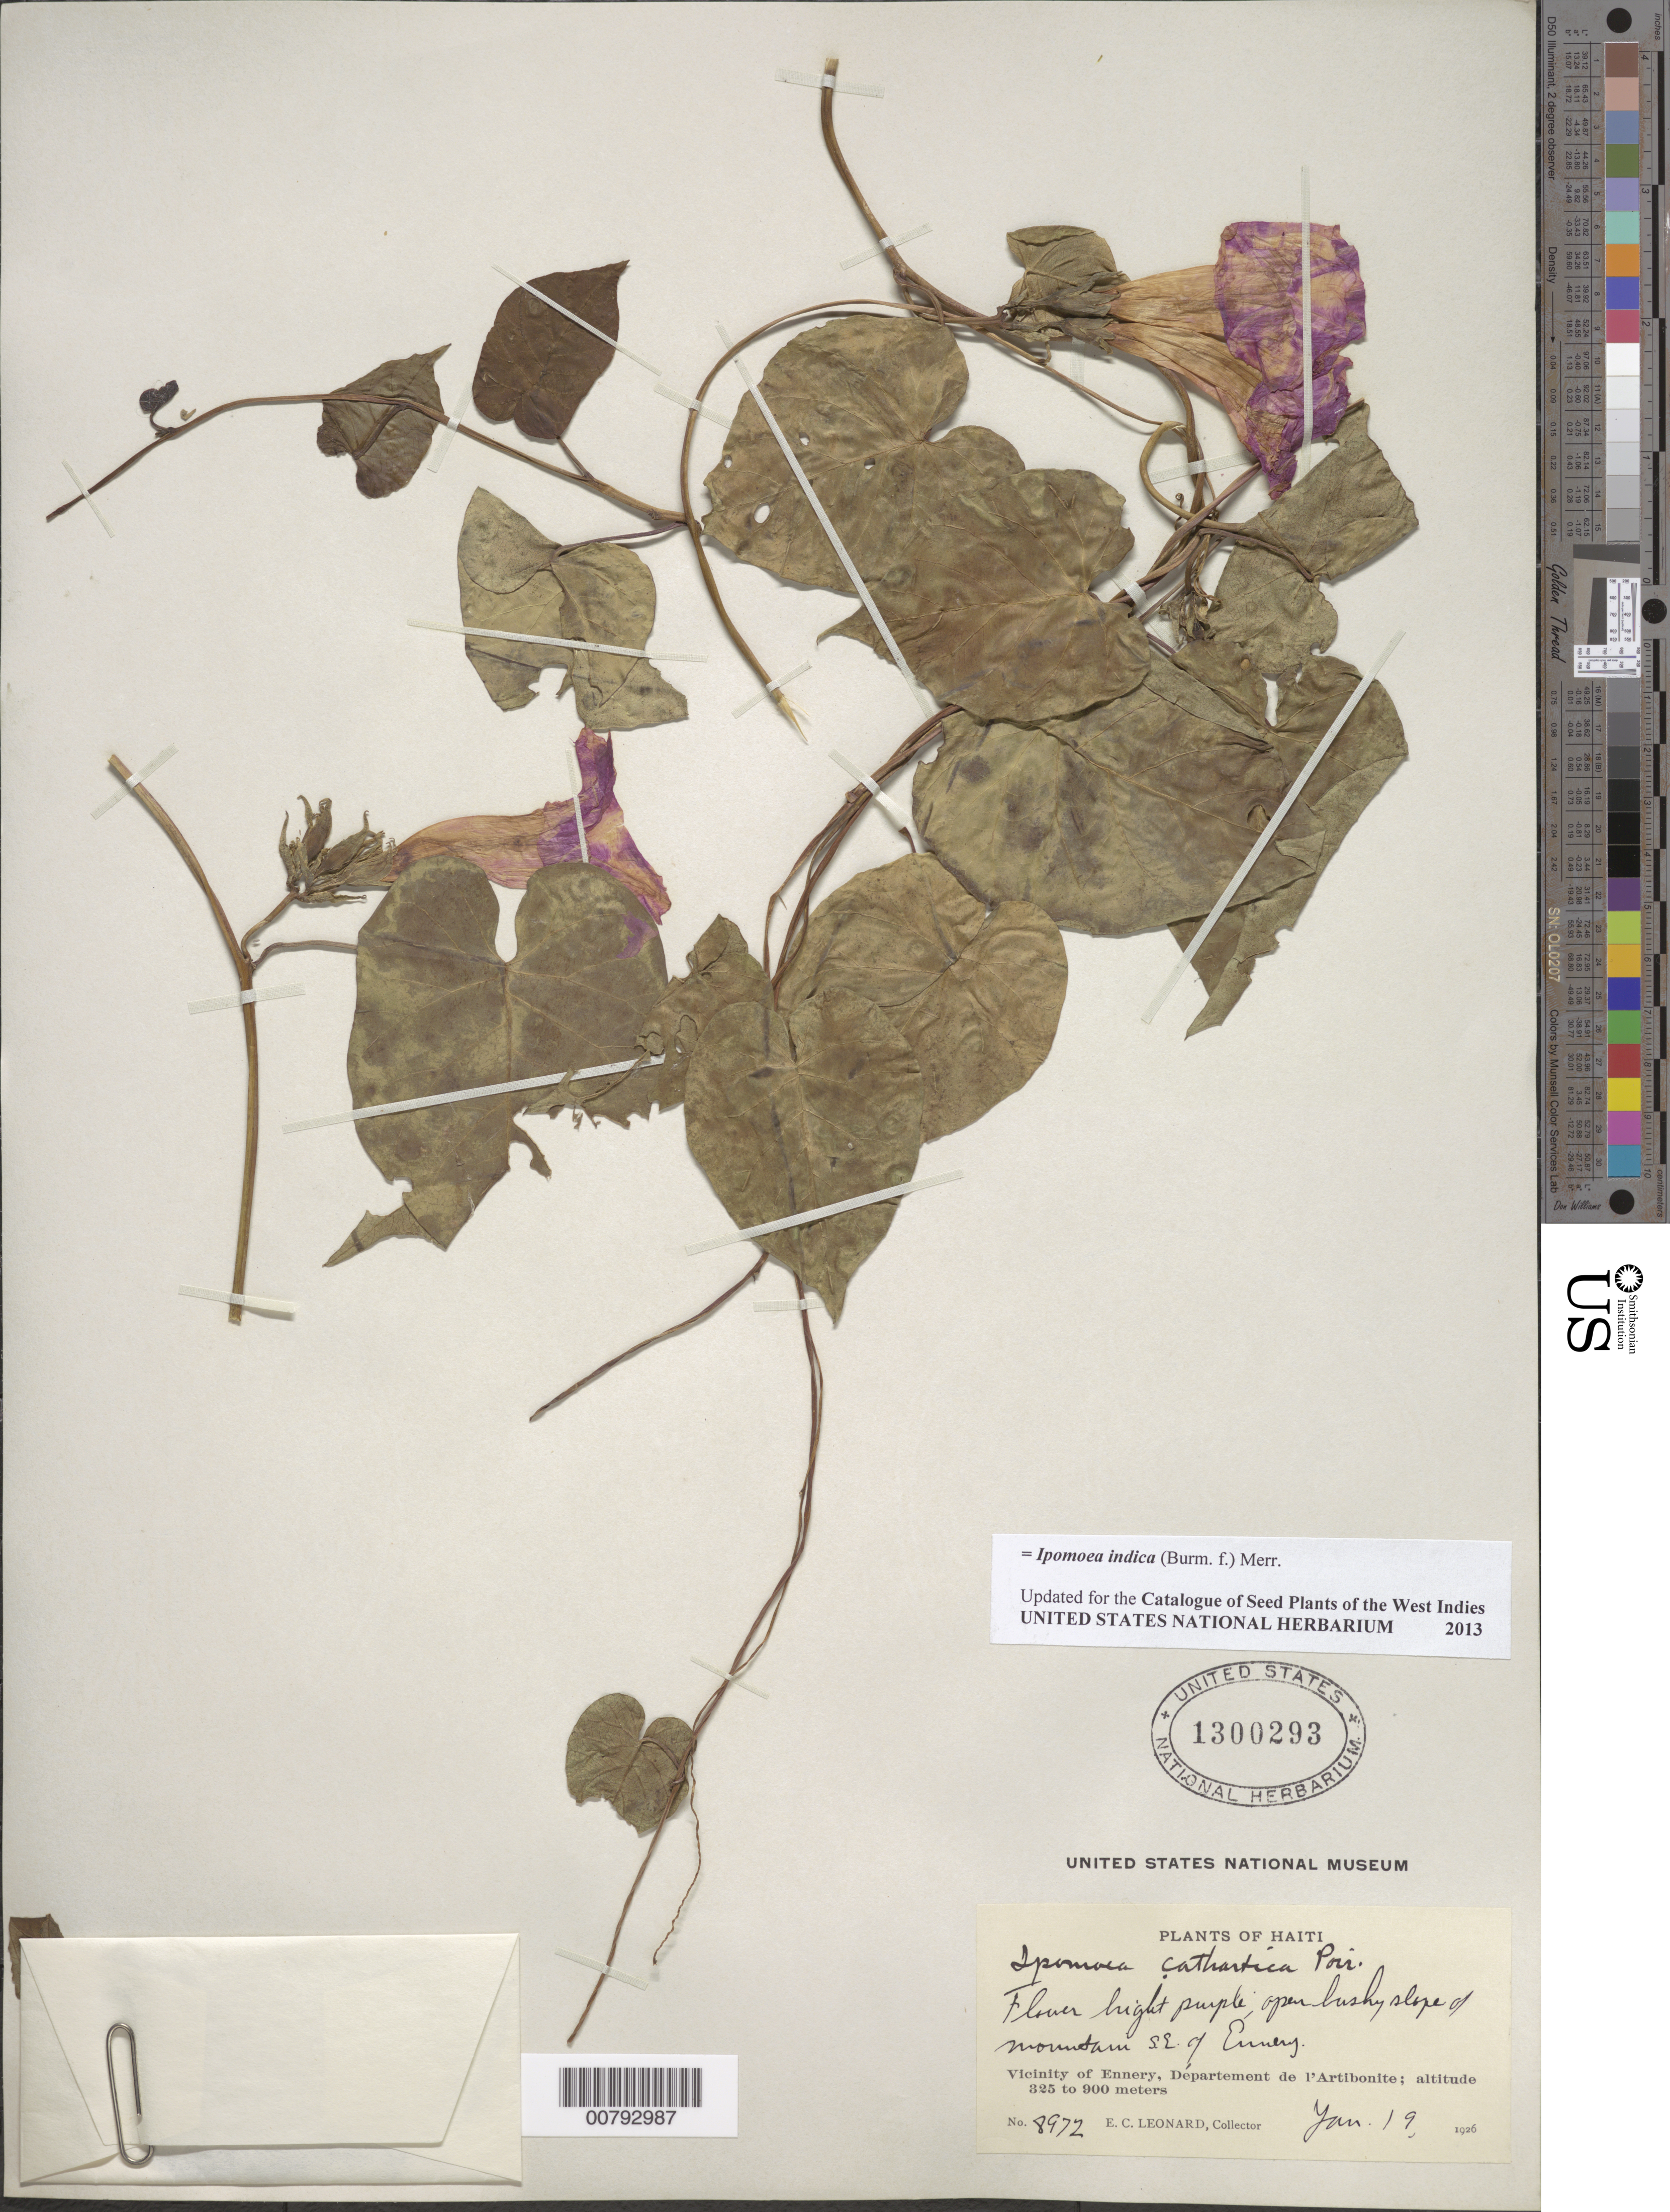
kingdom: Plantae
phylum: Tracheophyta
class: Magnoliopsida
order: Solanales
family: Convolvulaceae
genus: Ipomoea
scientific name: Ipomoea indica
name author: (Burm.) Merr.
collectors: E. C. Leonard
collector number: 8972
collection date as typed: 19 Jan 1926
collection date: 1926-01-19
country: Haiti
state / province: Artibonite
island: Hispaniola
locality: Vicinity of Ennery, s.e. of Ennery.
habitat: Open bushy slope of mountain.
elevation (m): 325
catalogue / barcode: US 1300293